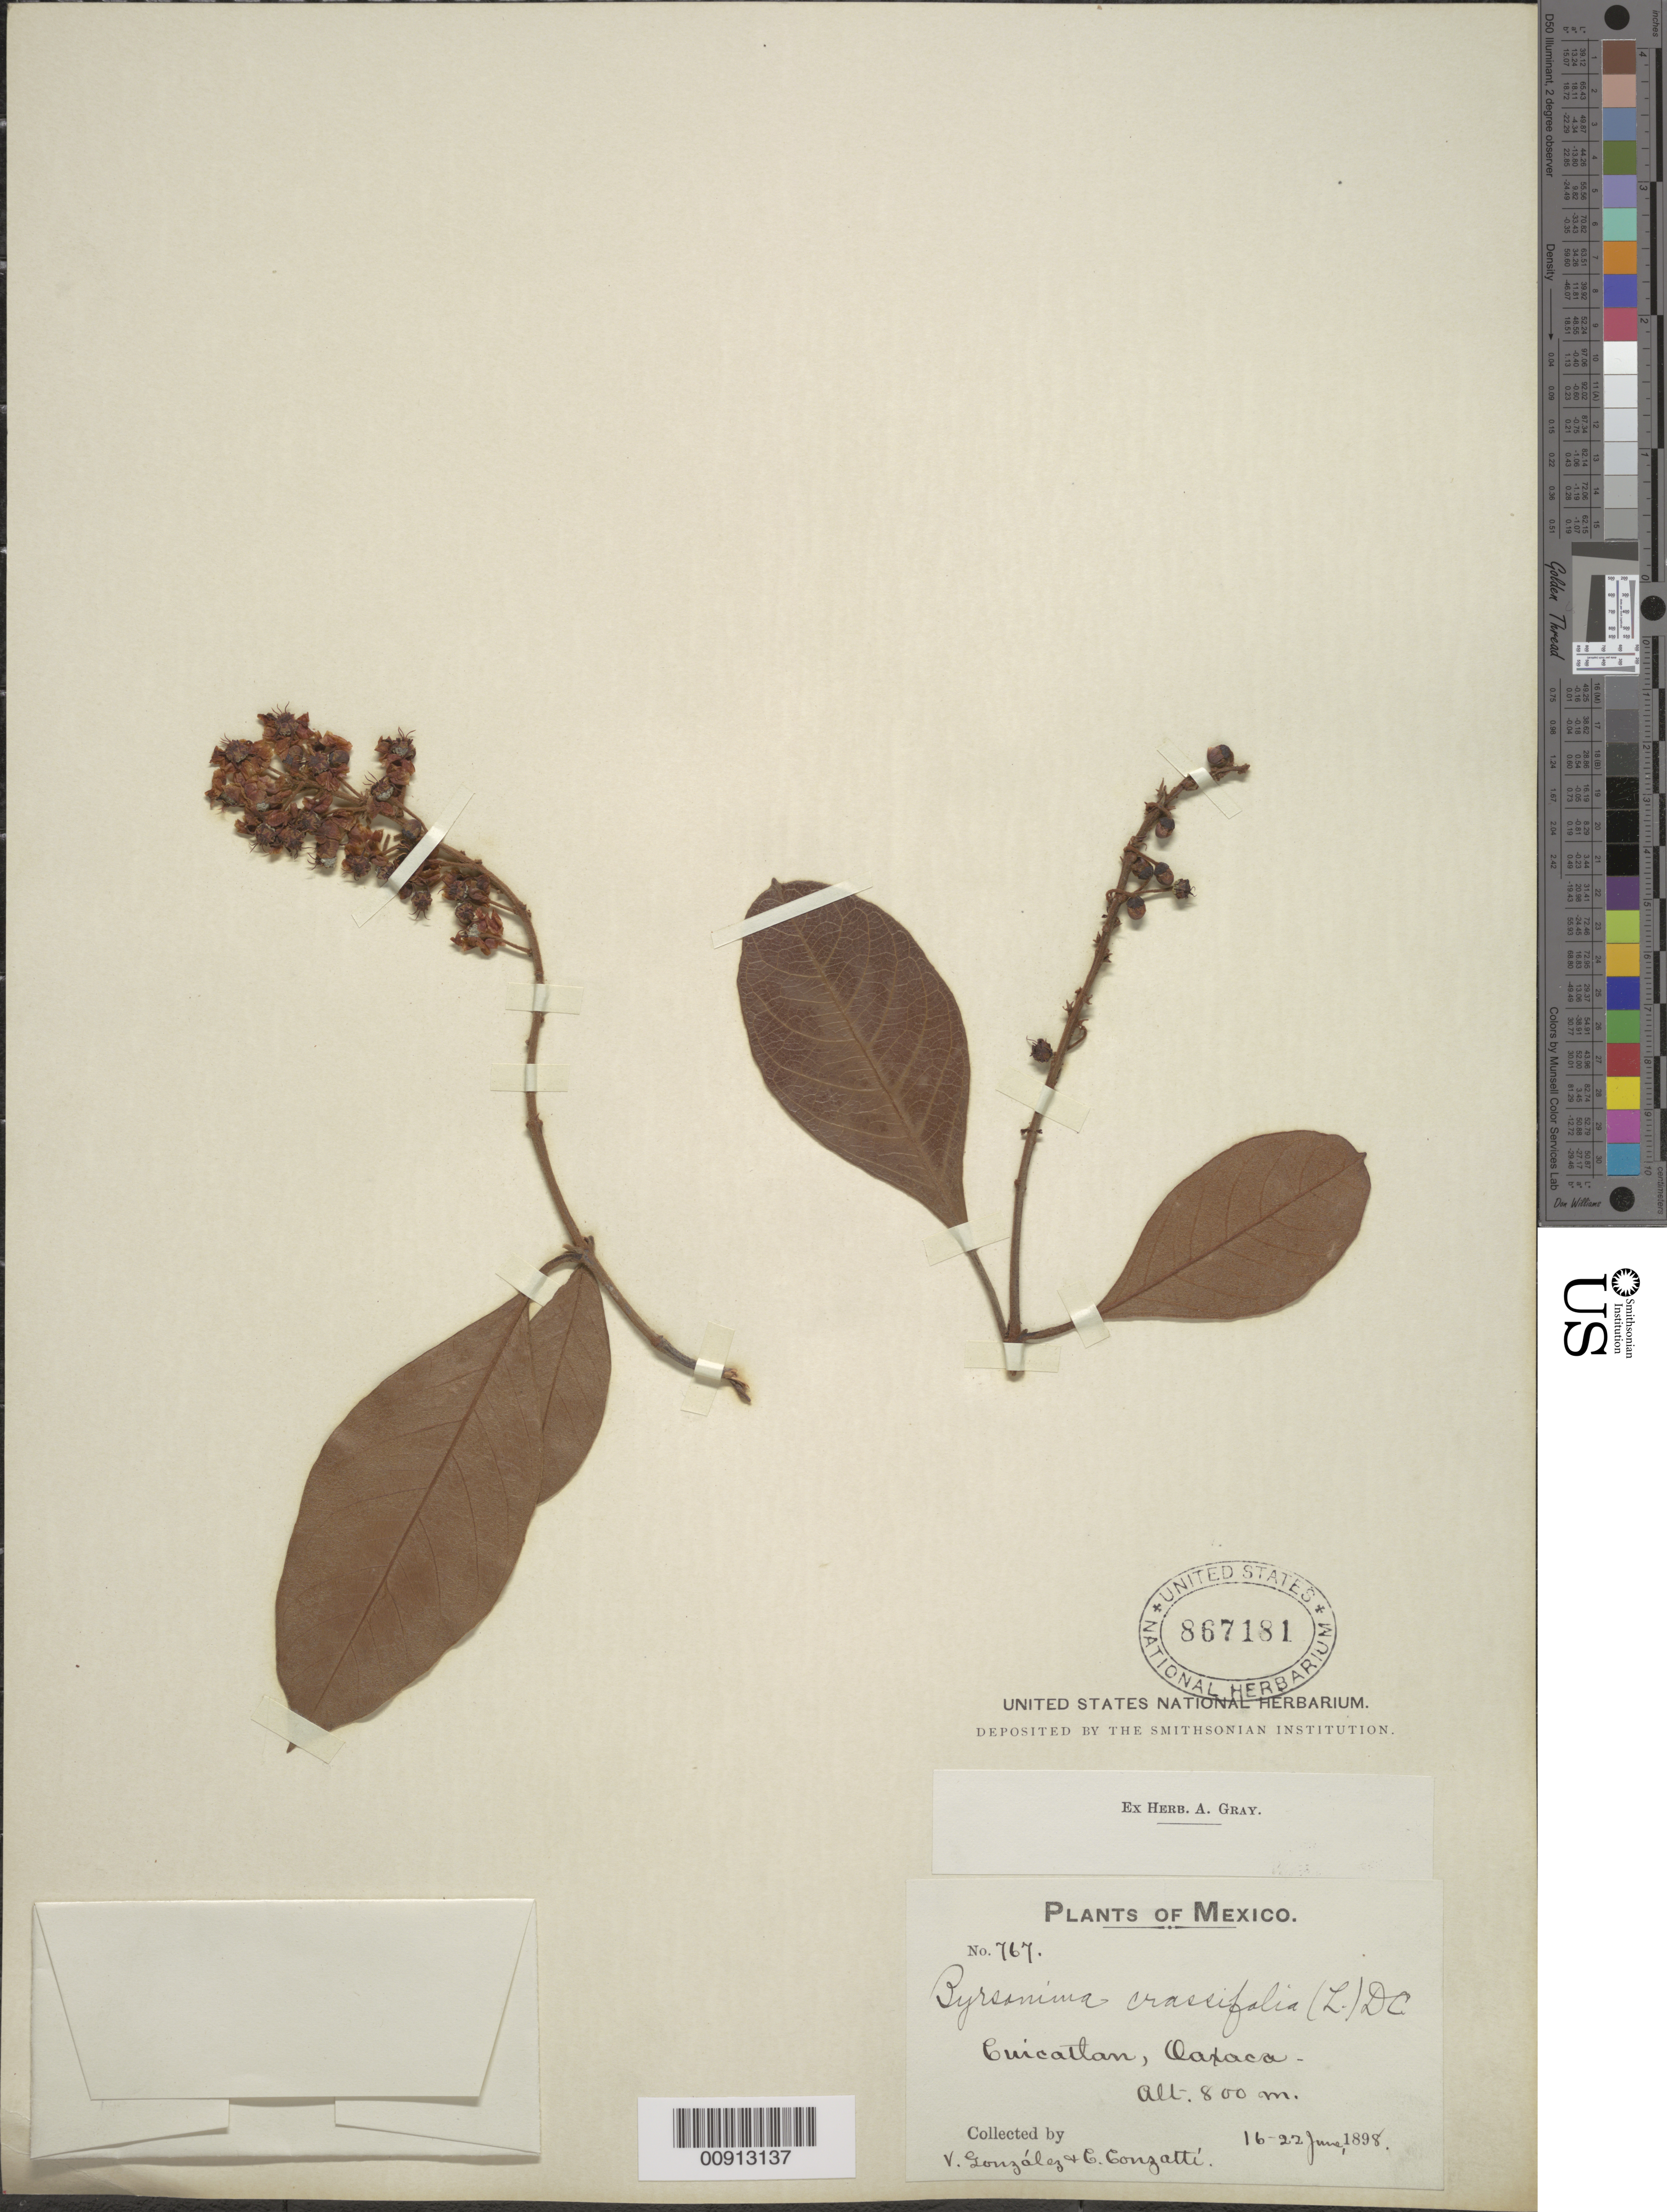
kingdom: Plantae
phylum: Tracheophyta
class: Magnoliopsida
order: Malpighiales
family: Malpighiaceae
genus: Byrsonima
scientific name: Byrsonima crassifolia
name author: (L.) Kunth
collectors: V. Gonzalez & C. Conzatti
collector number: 767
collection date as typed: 16 Jun 1898 to 22 Jun 1898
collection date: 1898-06-16/1898-06-22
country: Mexico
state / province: Oaxaca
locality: Cuicatlán, Oaxaca.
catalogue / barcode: US 867181